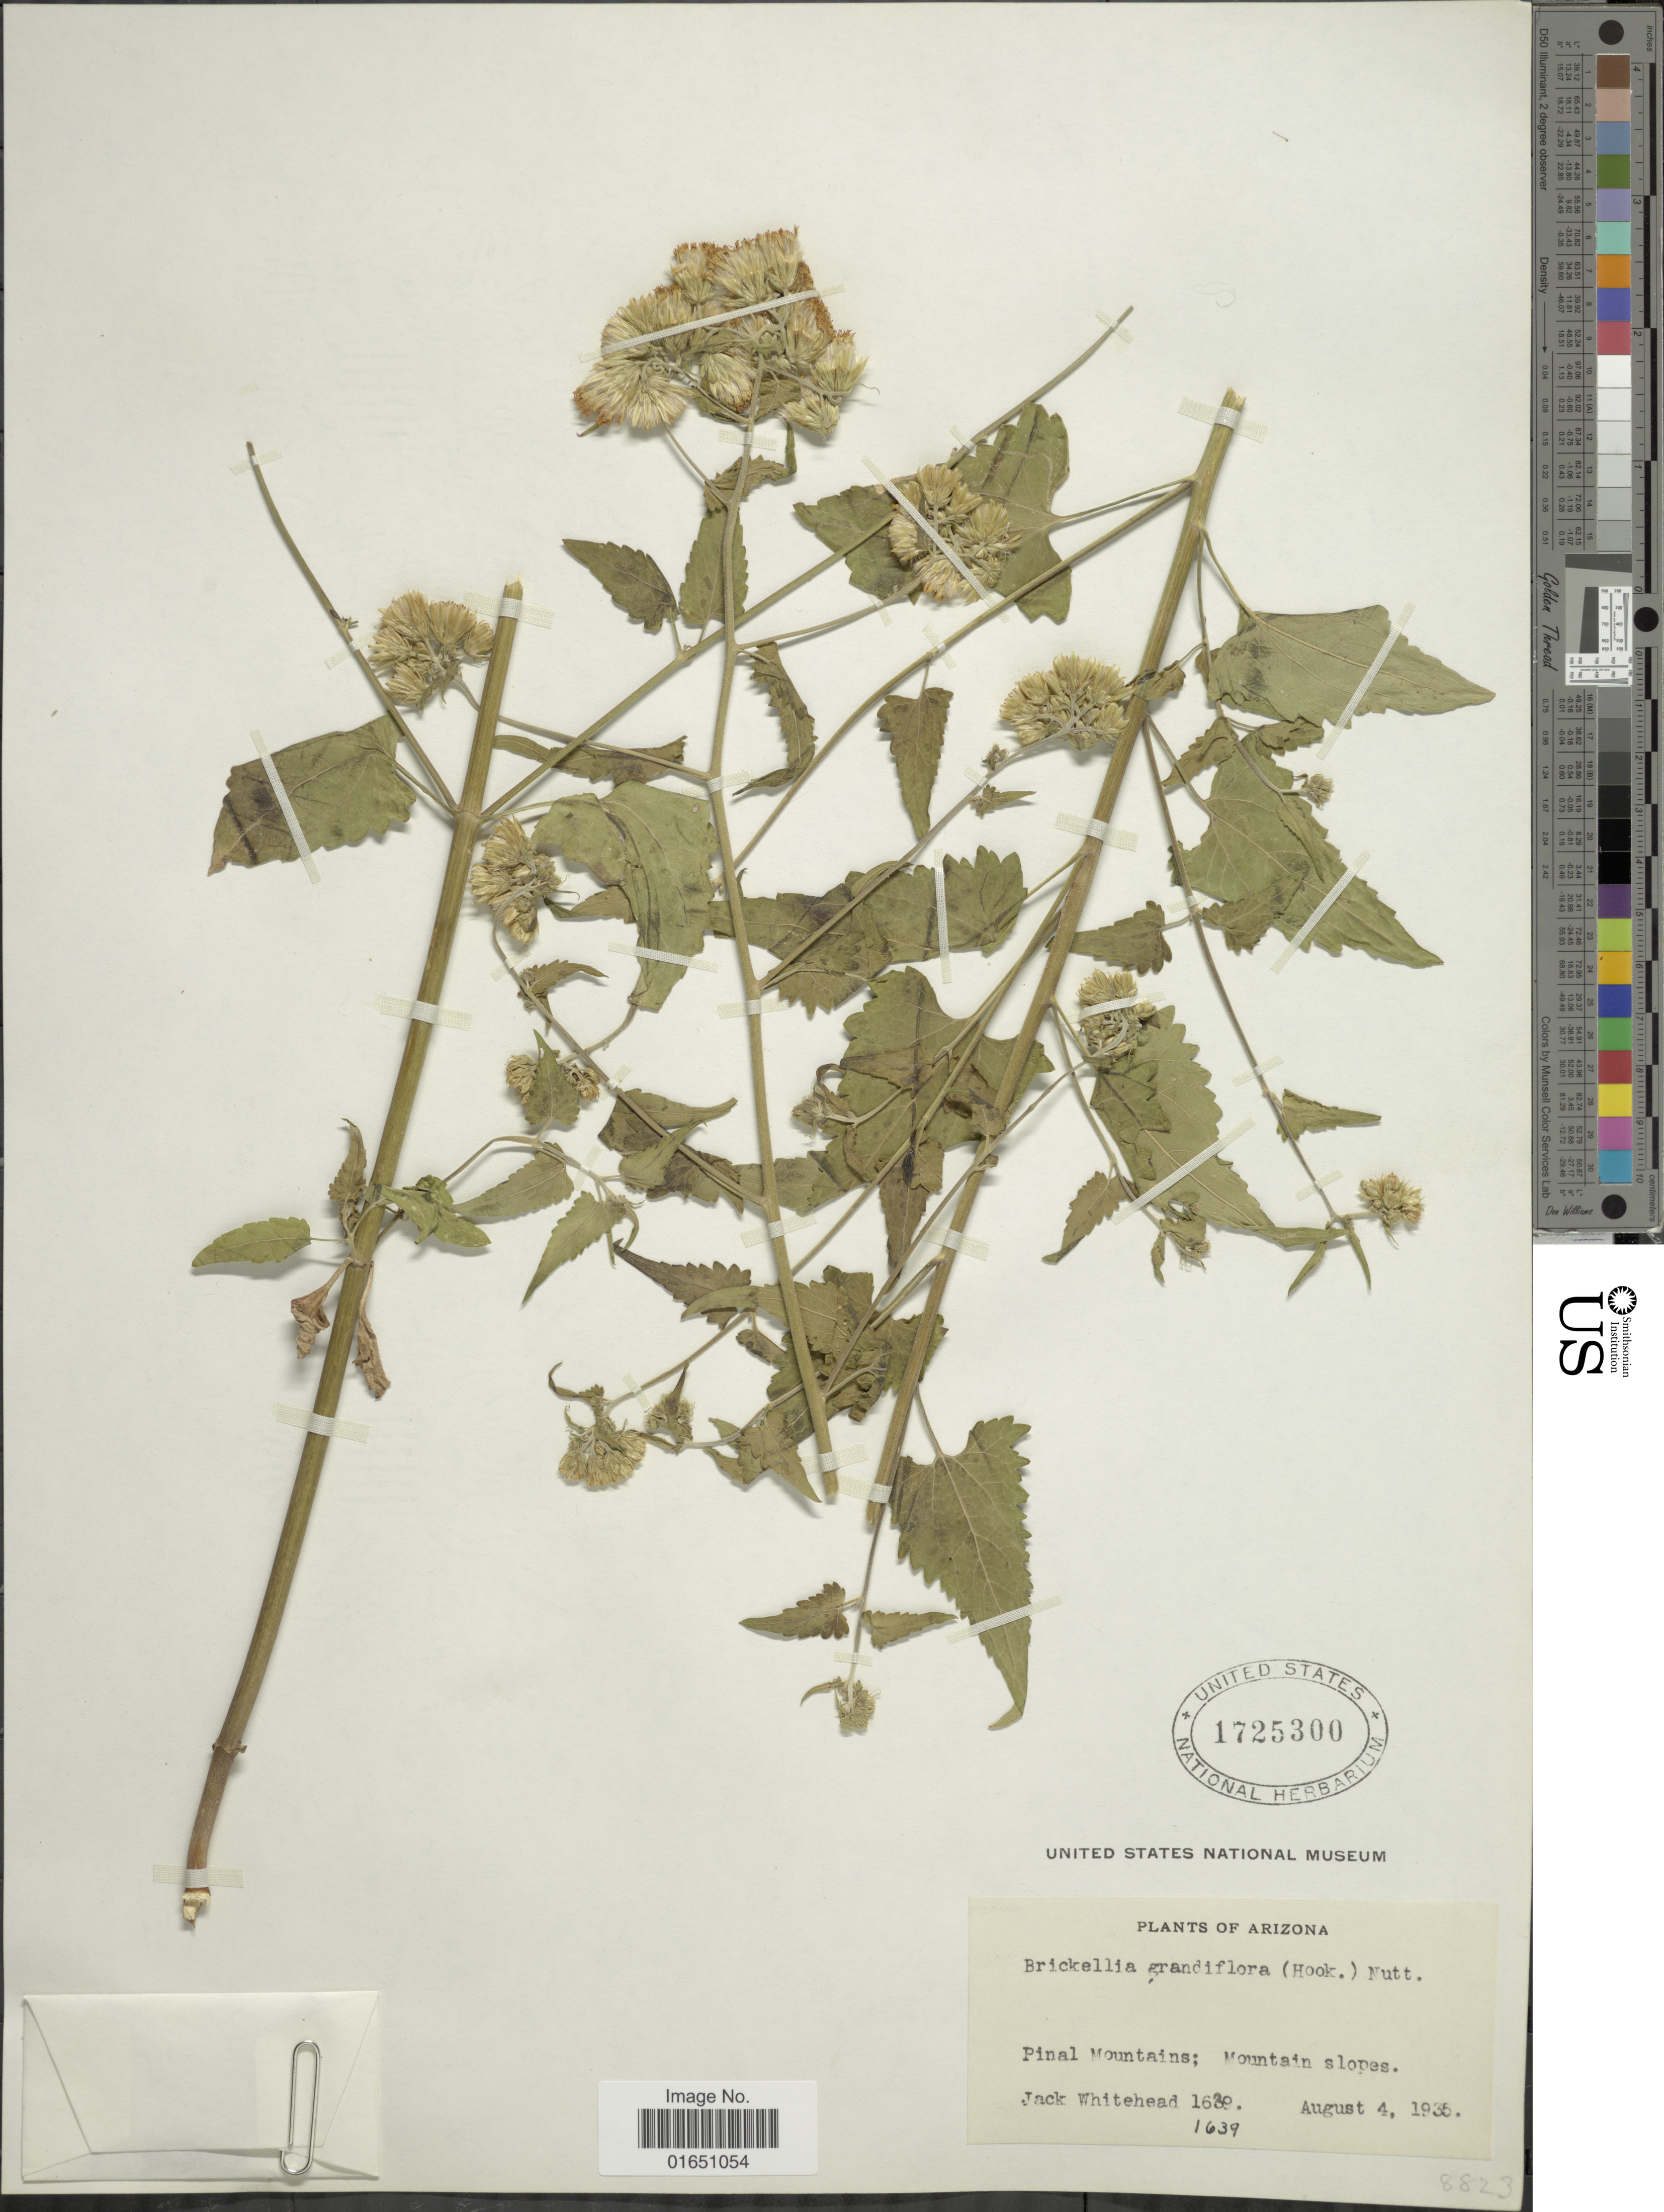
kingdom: Plantae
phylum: Tracheophyta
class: Magnoliopsida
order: Asterales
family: Asteraceae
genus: Brickellia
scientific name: Brickellia grandiflora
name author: (Hook.) Nutt.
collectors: J. Whitehead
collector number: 1639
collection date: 1935-08-04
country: United States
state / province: Arizona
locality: Pinal Mountains; Mountain slopes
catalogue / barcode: US 1725300